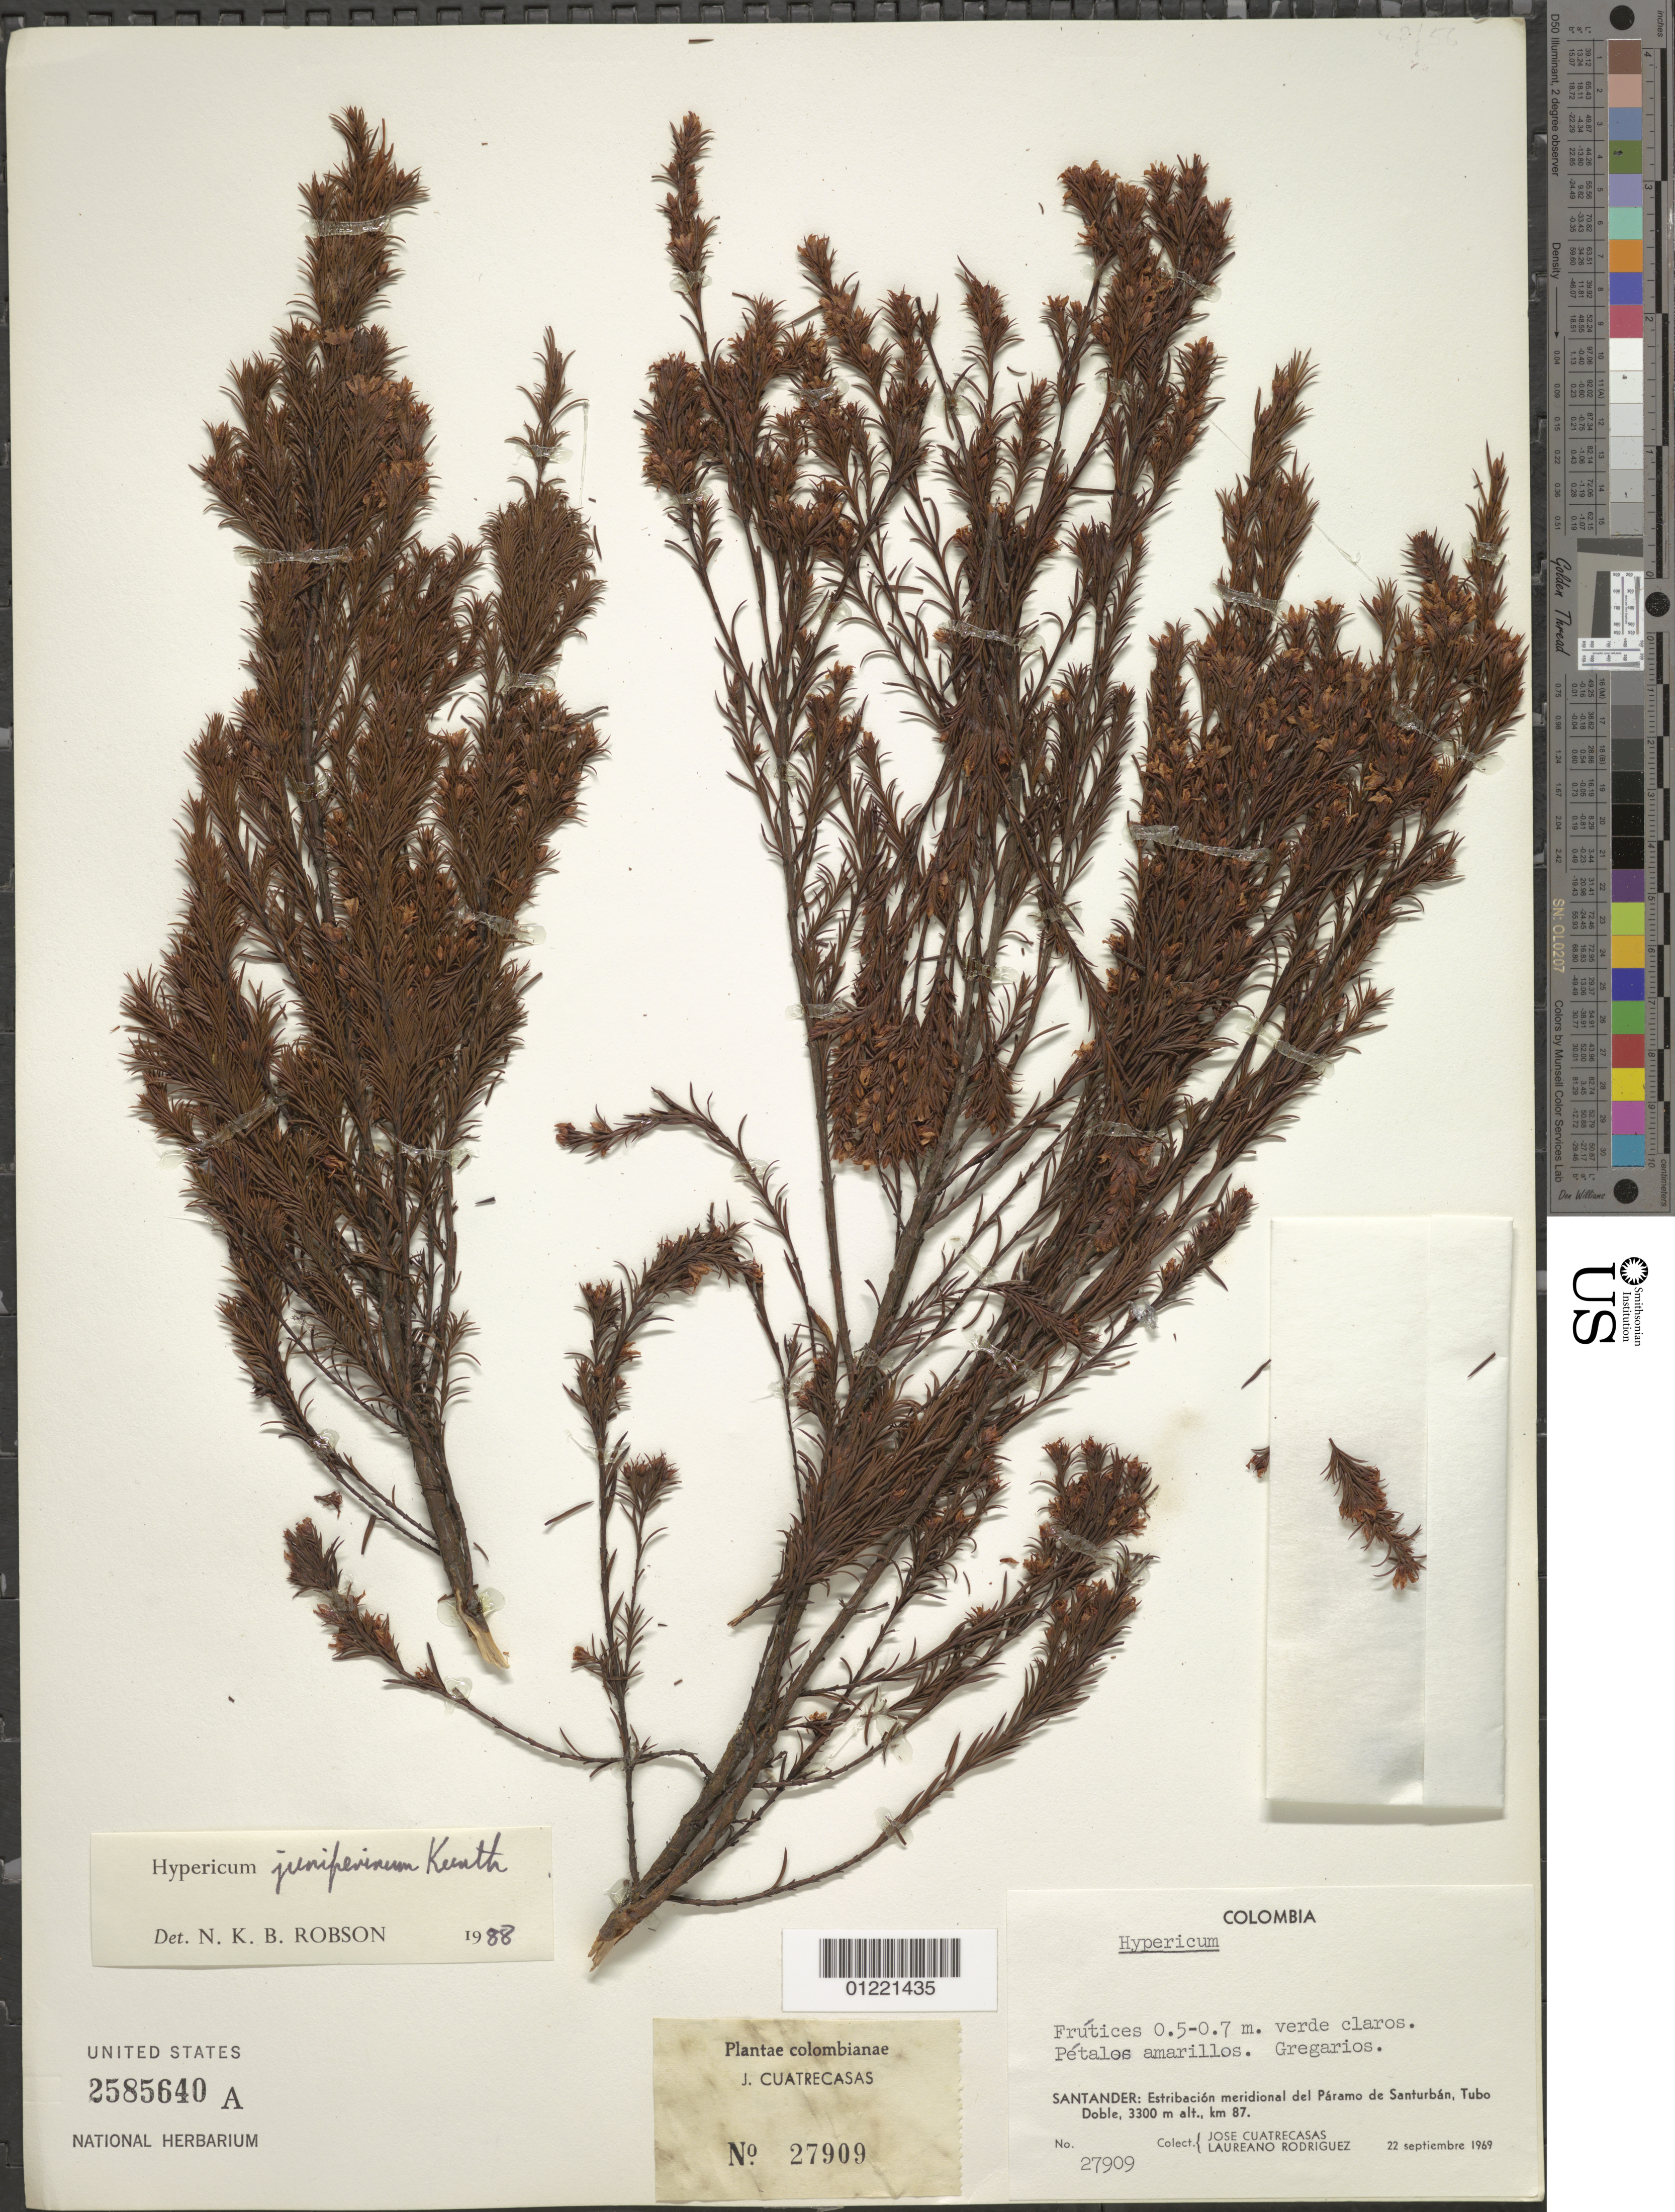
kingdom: Plantae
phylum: Tracheophyta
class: Magnoliopsida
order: Malpighiales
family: Hypericaceae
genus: Hypericum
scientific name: Hypericum juniperinum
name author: Kunth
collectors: J. Cuatrecasas & L. Rodriguez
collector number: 27909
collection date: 1969-09-22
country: Colombia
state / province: Santander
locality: Estribacion meridional del Paramo de Santurban, Tubo Doble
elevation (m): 3300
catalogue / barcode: US 2585640A